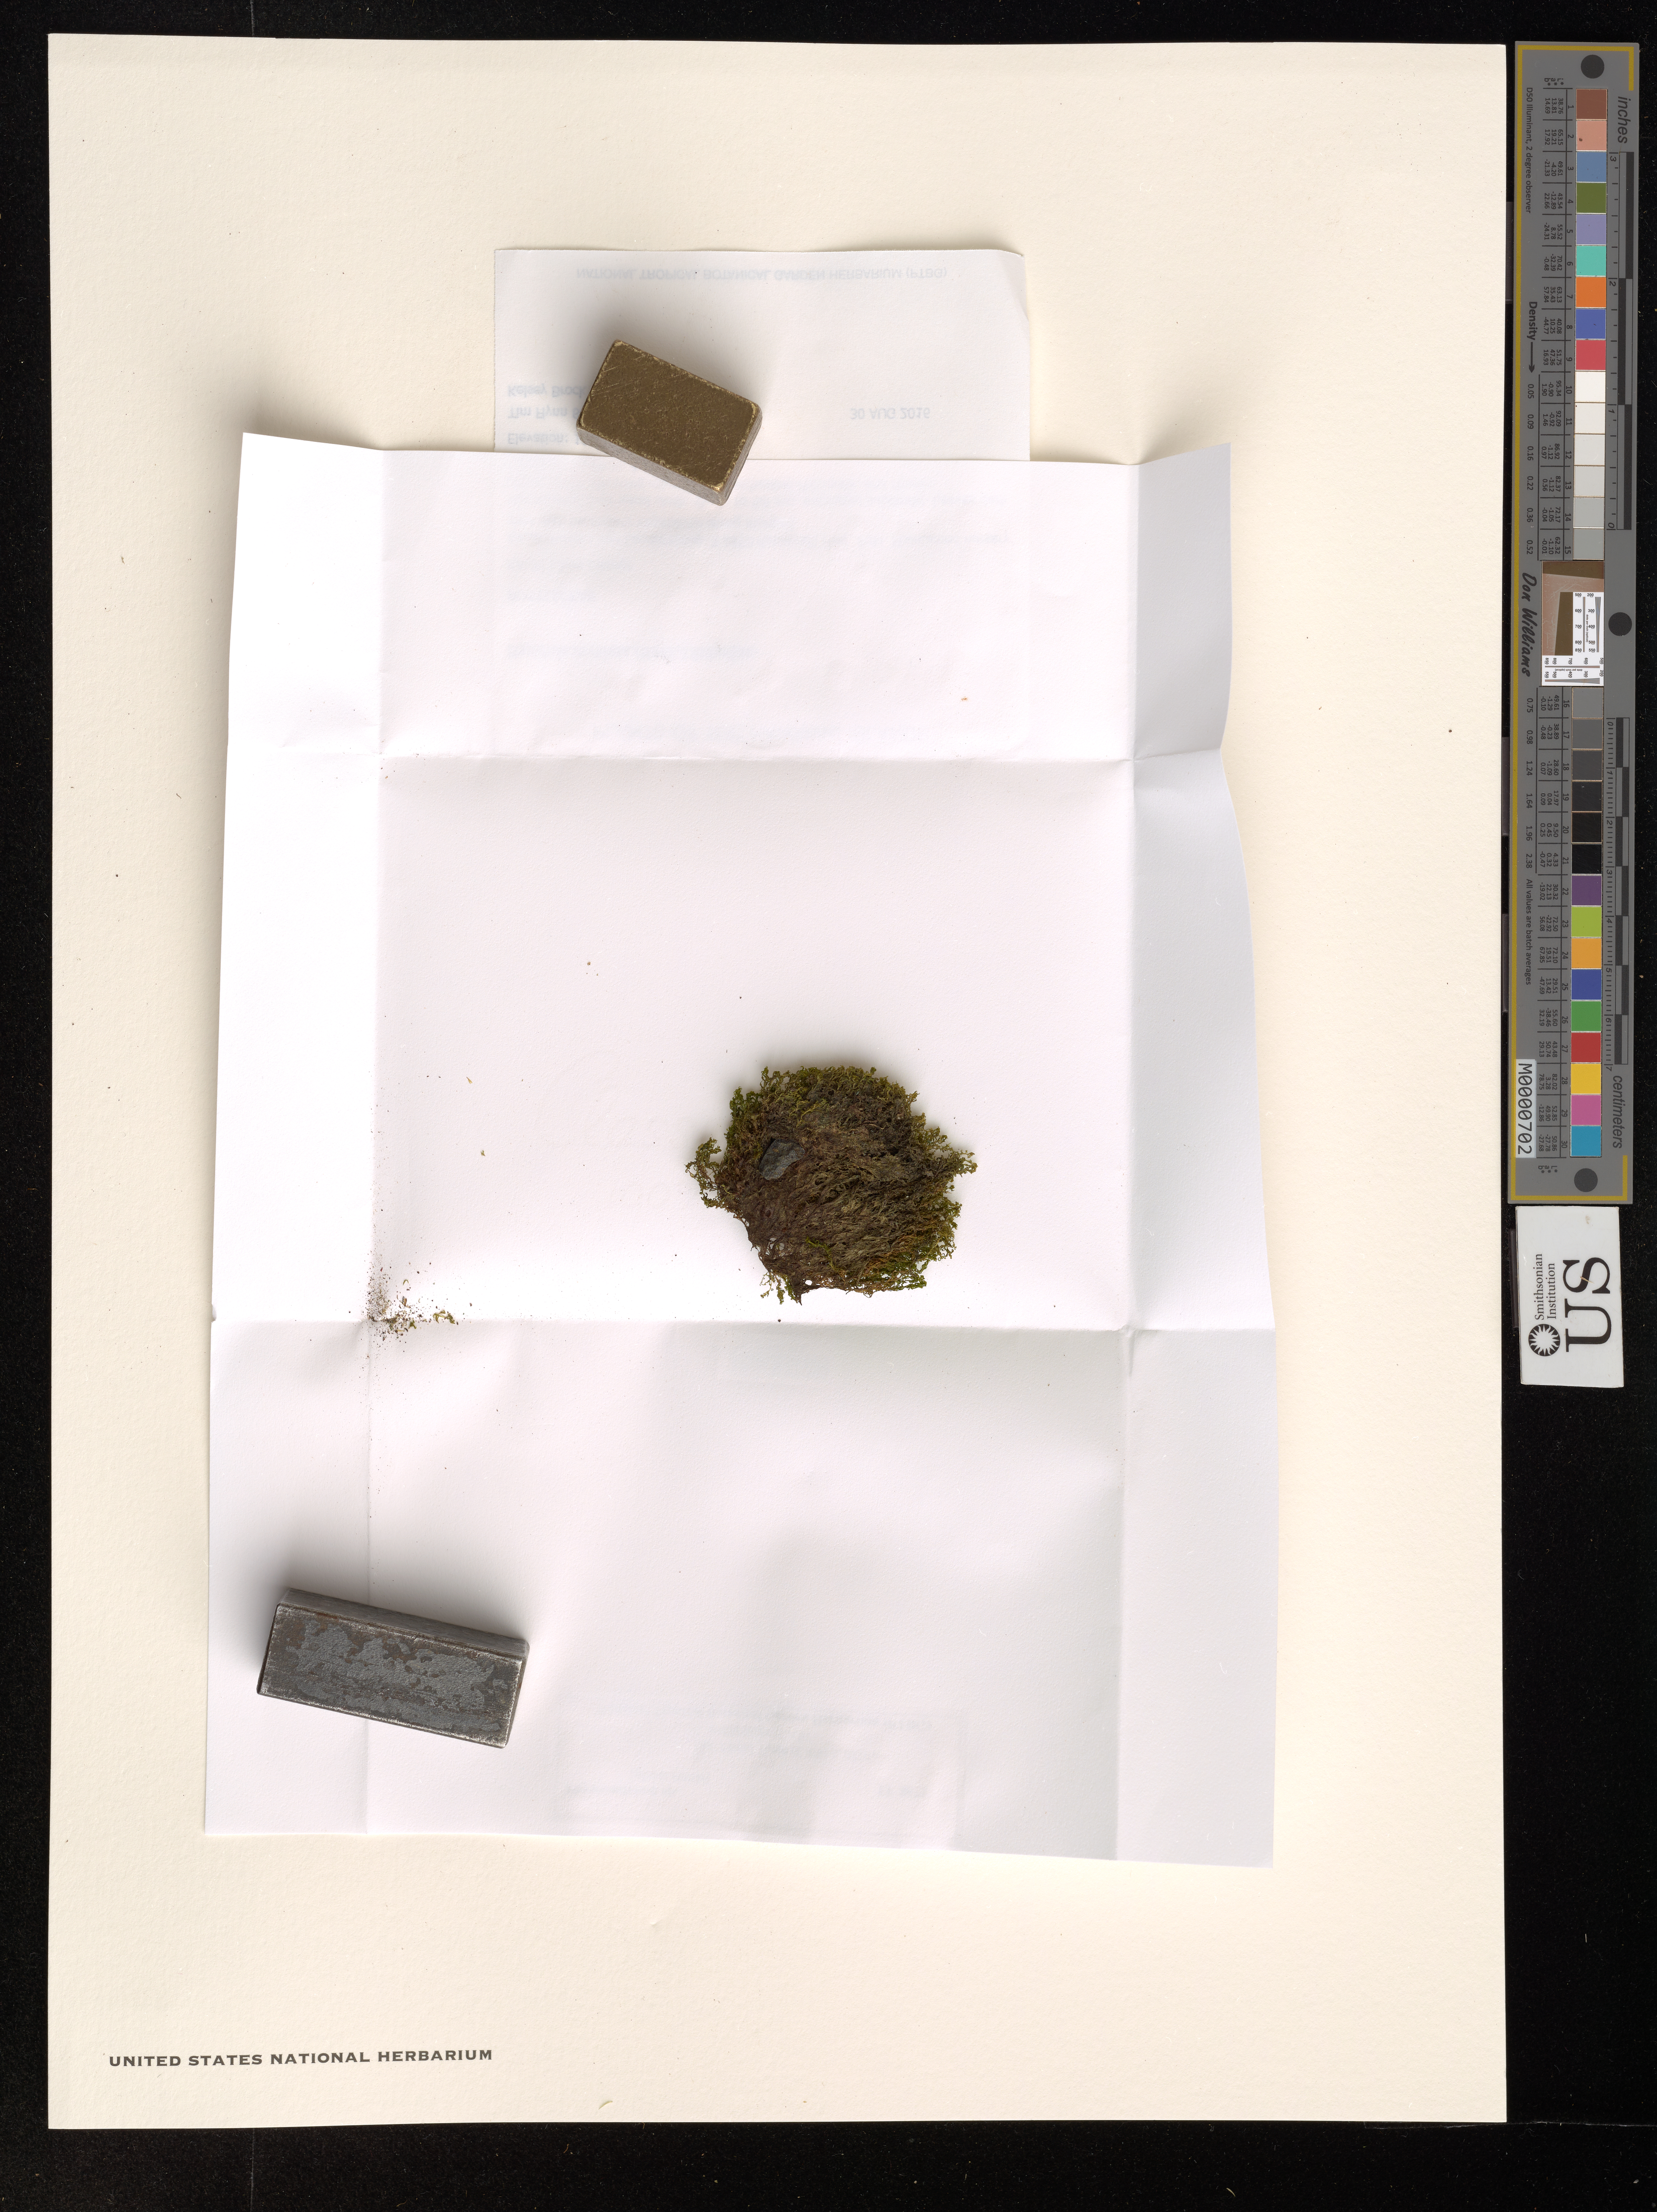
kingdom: Plantae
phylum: Bryophyta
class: Bryopsida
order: Funariales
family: Funariaceae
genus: Physcomitrium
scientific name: Physcomitrium sp.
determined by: Toren, David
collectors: T. Flynn & K. Brock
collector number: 8675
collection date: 2016-08-30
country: United States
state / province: Hawaii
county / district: Kauai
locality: The Hawaiian Islands. Kauai Lihue District. Kauai Nursery and Landscaping. 3-1550 Kaumualii Hwy, Puhi.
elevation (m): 100